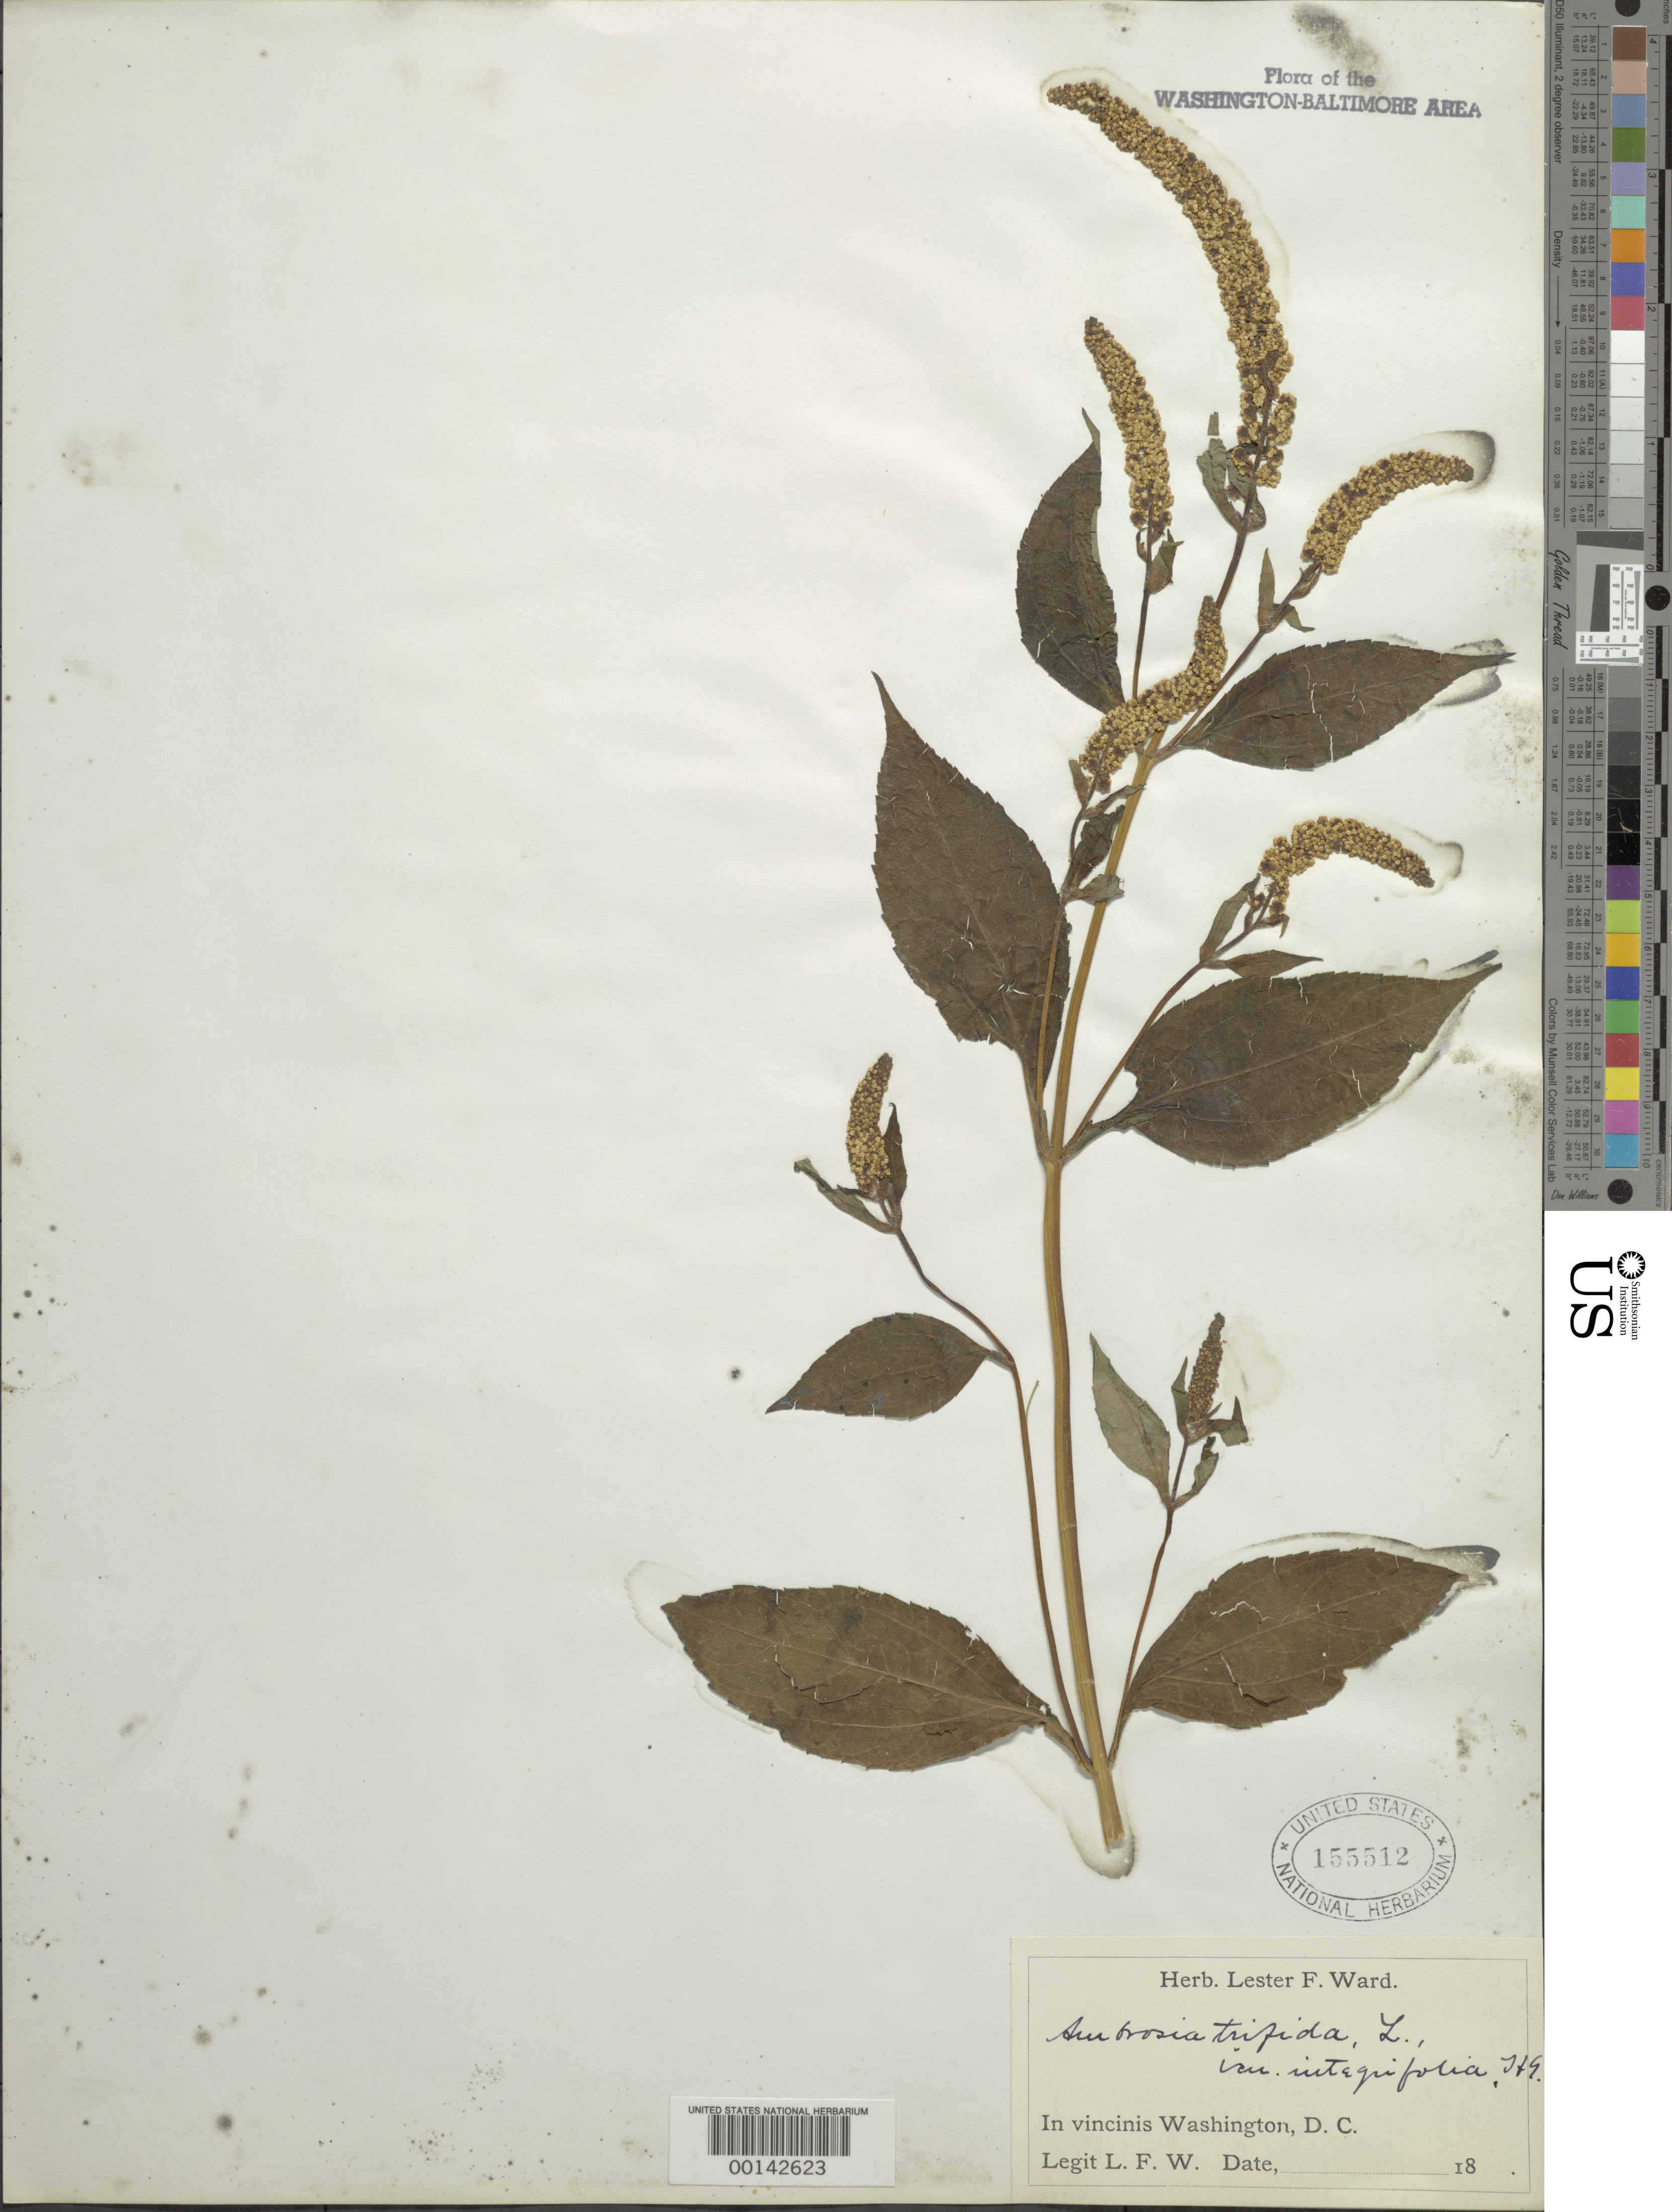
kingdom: Plantae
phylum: Tracheophyta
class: Magnoliopsida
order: Asterales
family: Asteraceae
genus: Ambrosia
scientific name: Ambrosia trifida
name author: L.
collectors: L. F. Ward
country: United States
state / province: District of Columbia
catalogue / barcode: US 155512